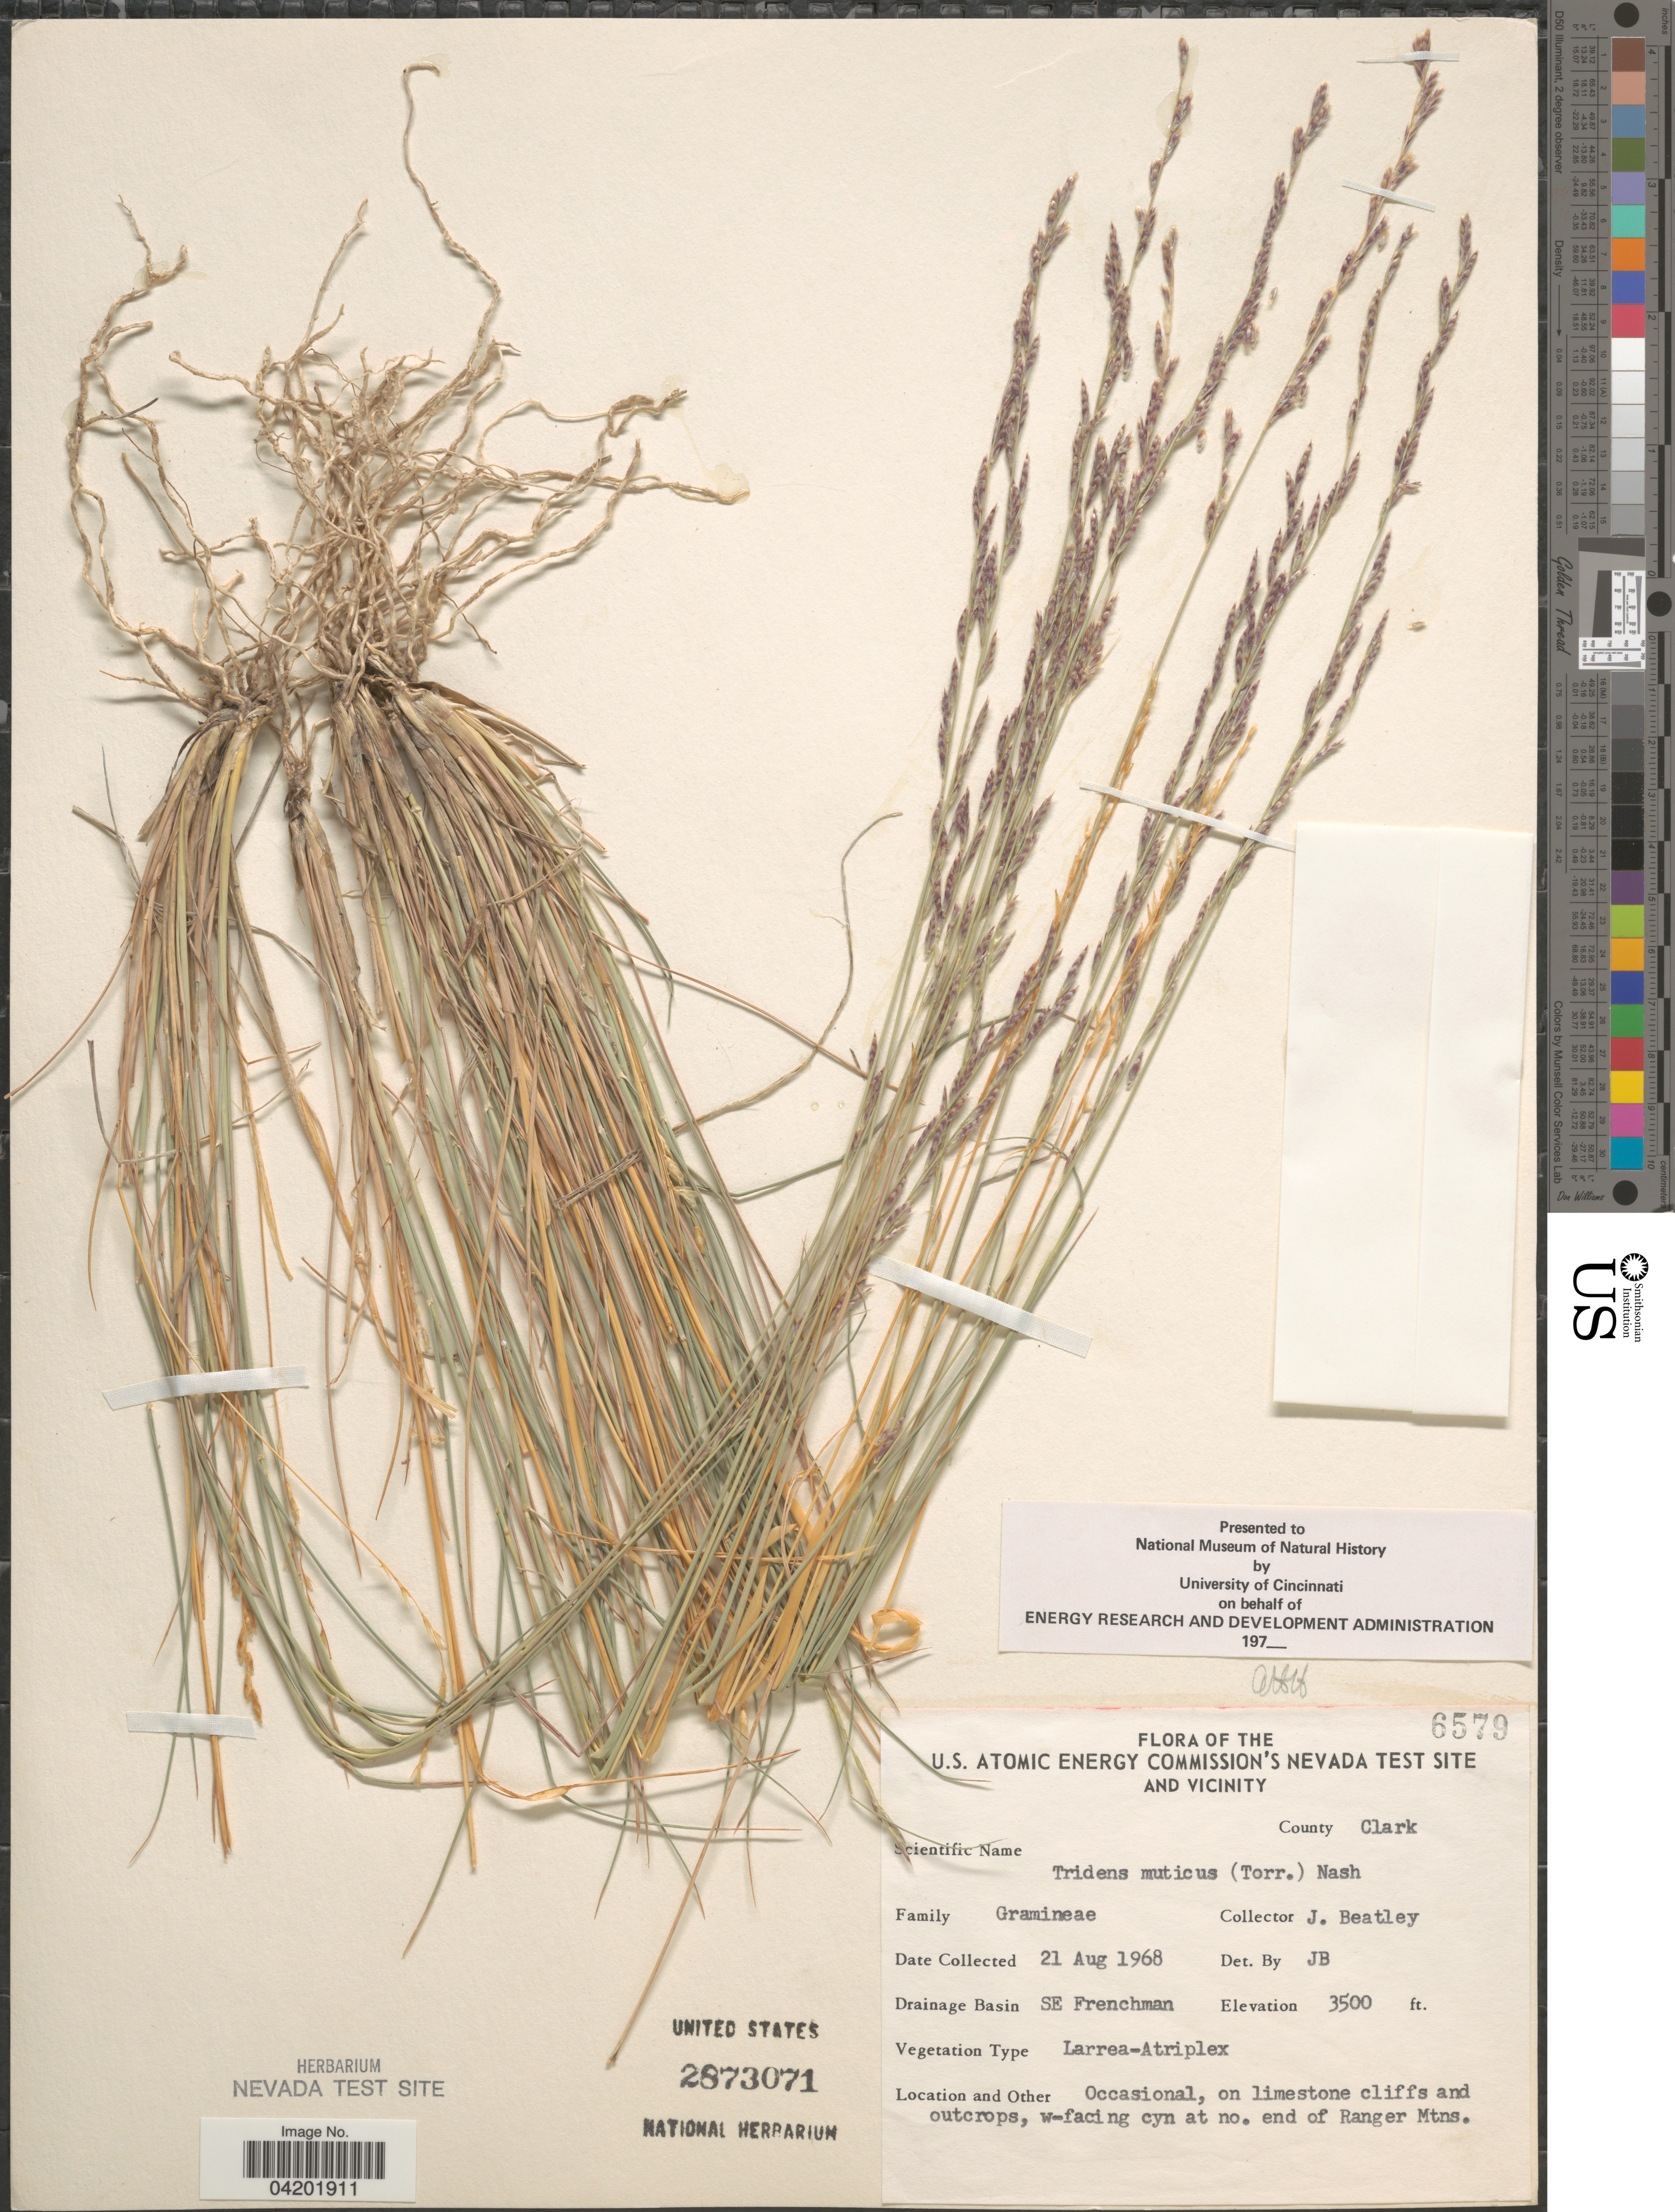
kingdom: Plantae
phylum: Tracheophyta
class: Liliopsida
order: Poales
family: Poaceae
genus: Tridentopsis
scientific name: Tridentopsis mutica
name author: (Torr.) P.M. Peterson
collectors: J. C. Beatley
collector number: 6579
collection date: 1968-08-21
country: United States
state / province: Nevada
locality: The U.S. Atomic Energy Commission's Nevada Test Site and Vicinity. County Clark. Drainage Basin SE Frenchman. Occasional, on limestone cliffs and outcrops, w-facing cyn at no. end of Ranger Mtns.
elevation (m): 1067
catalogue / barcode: US 2873071